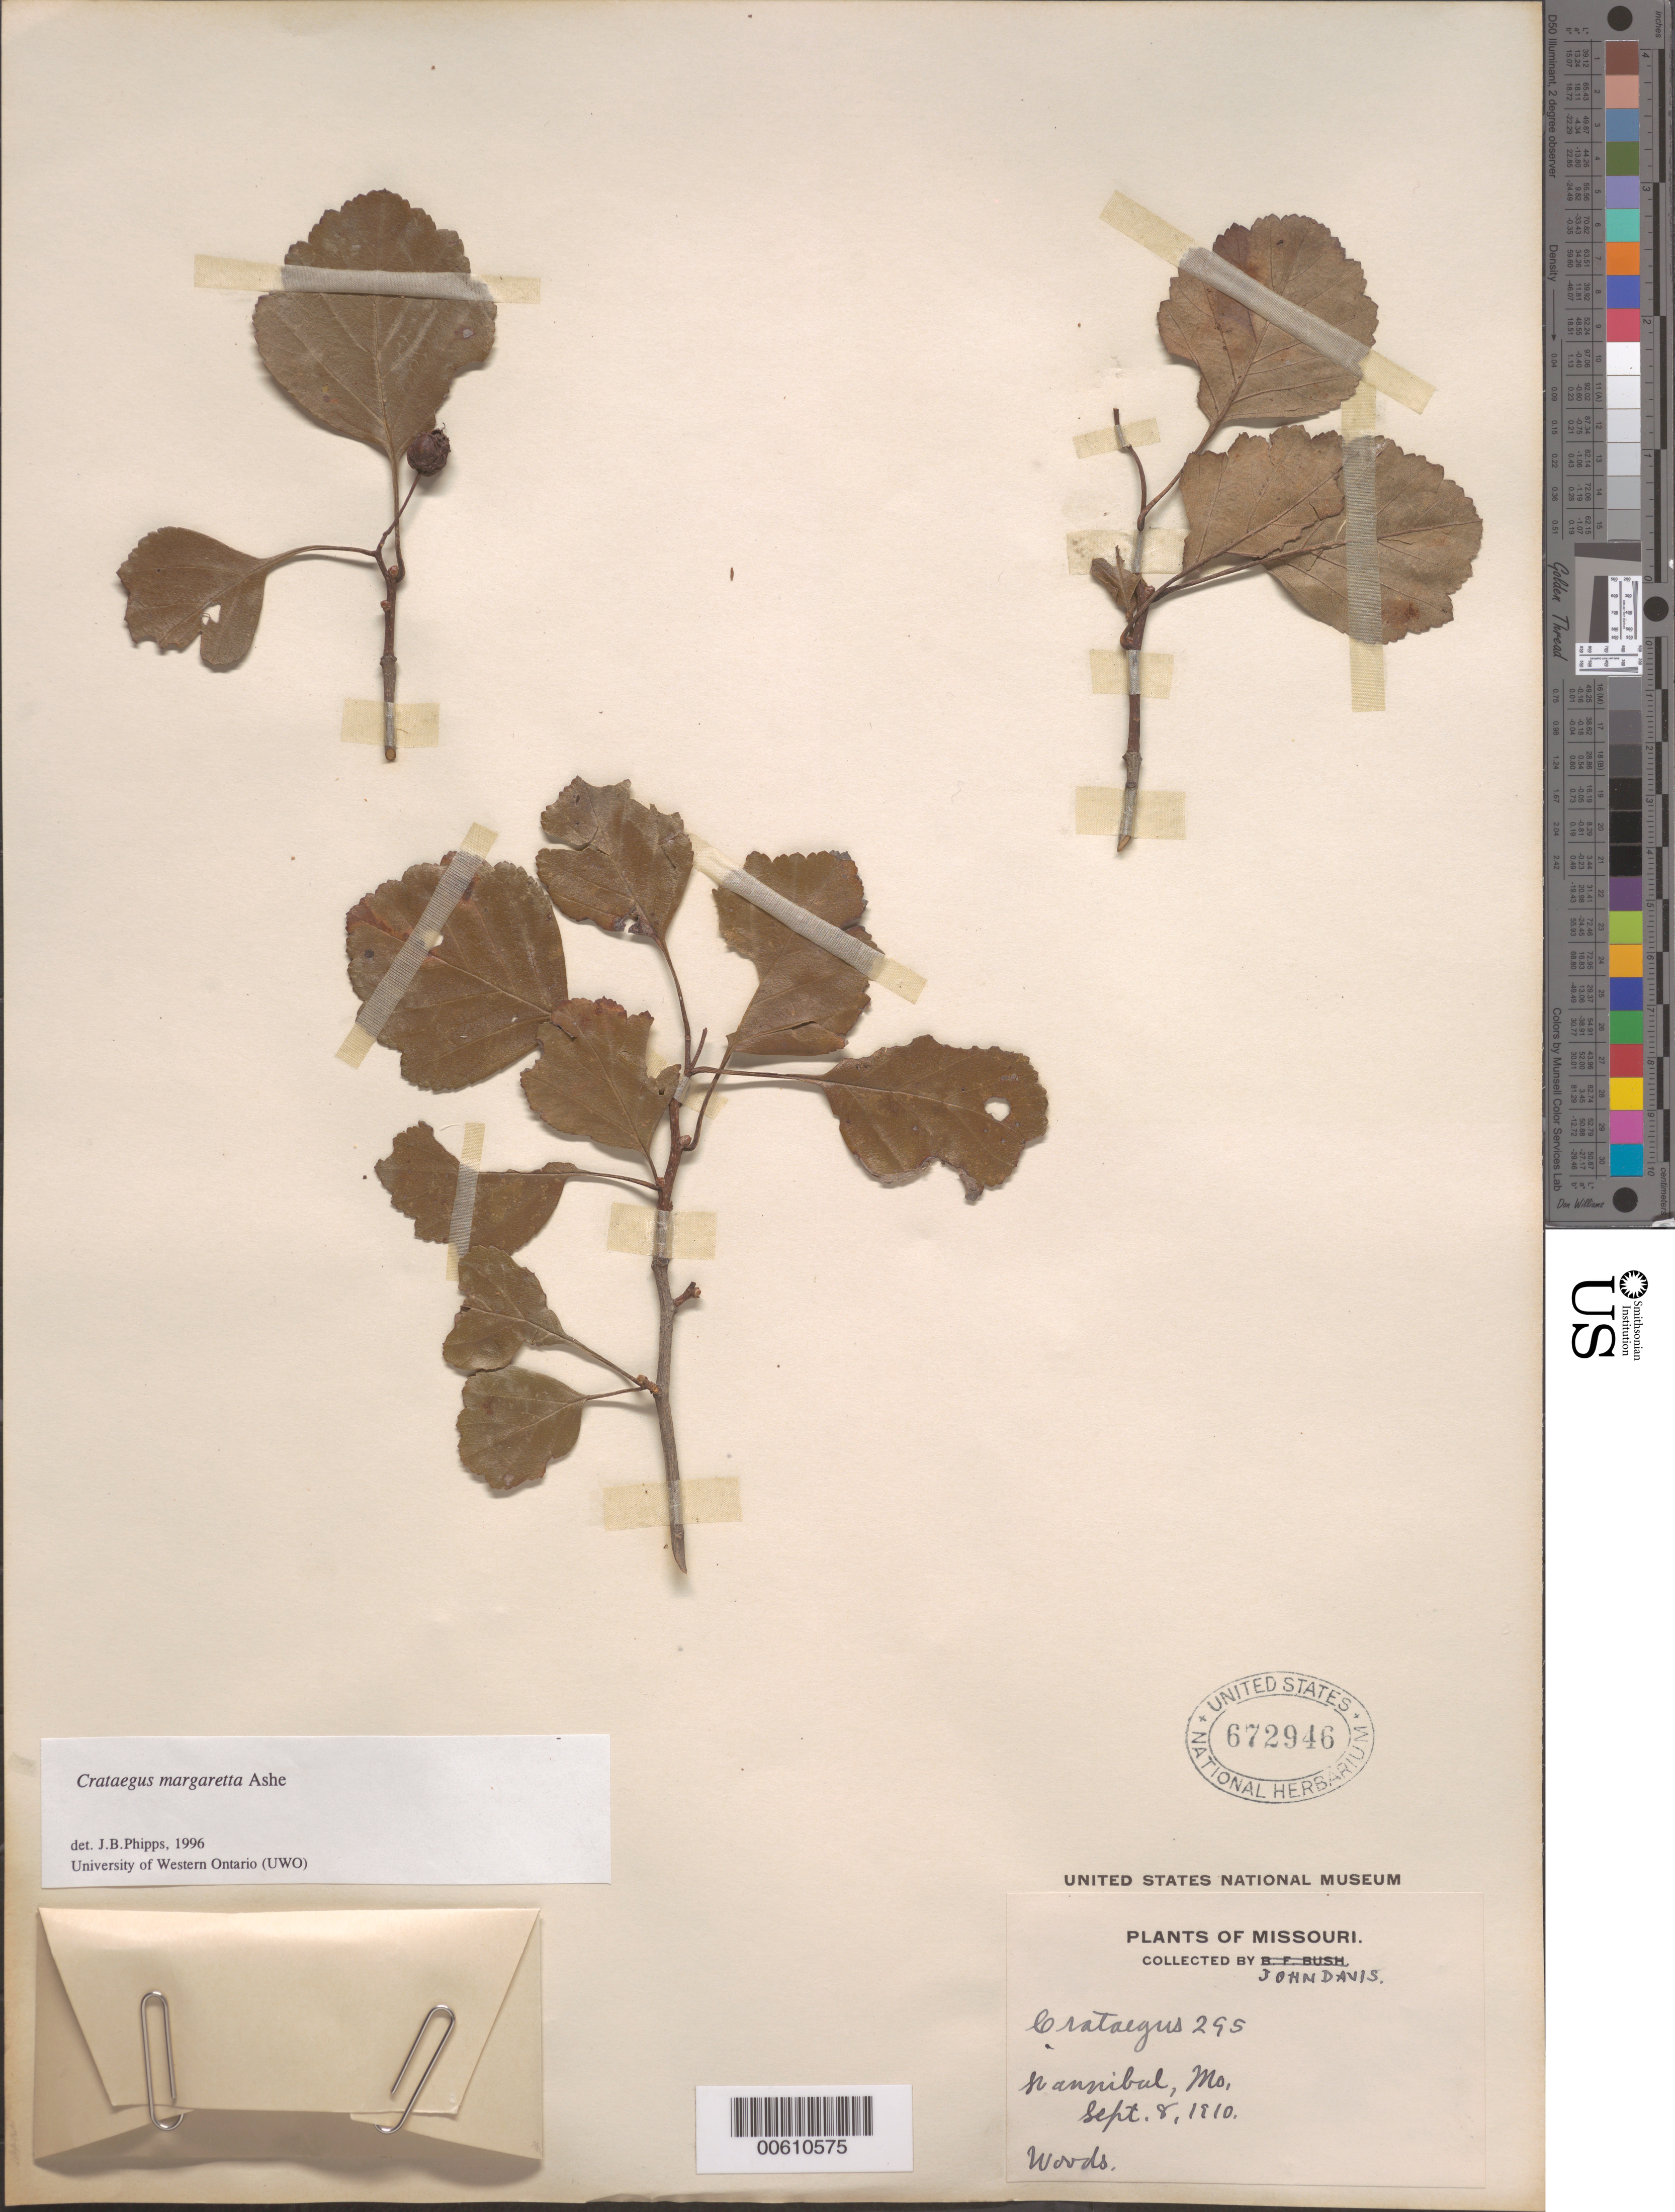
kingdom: Plantae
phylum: Tracheophyta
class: Magnoliopsida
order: Rosales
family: Rosaceae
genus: Crataegus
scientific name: Crataegus margarettae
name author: Ashe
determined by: Phipps, James B., (UWO), University of Western Ontario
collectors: J. Davis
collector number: Crataegus 295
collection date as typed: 08 Sep 1910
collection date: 1910-09-08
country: United States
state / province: Missouri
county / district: Marion / Ralls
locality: Hannibal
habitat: Woods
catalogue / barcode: US 672946